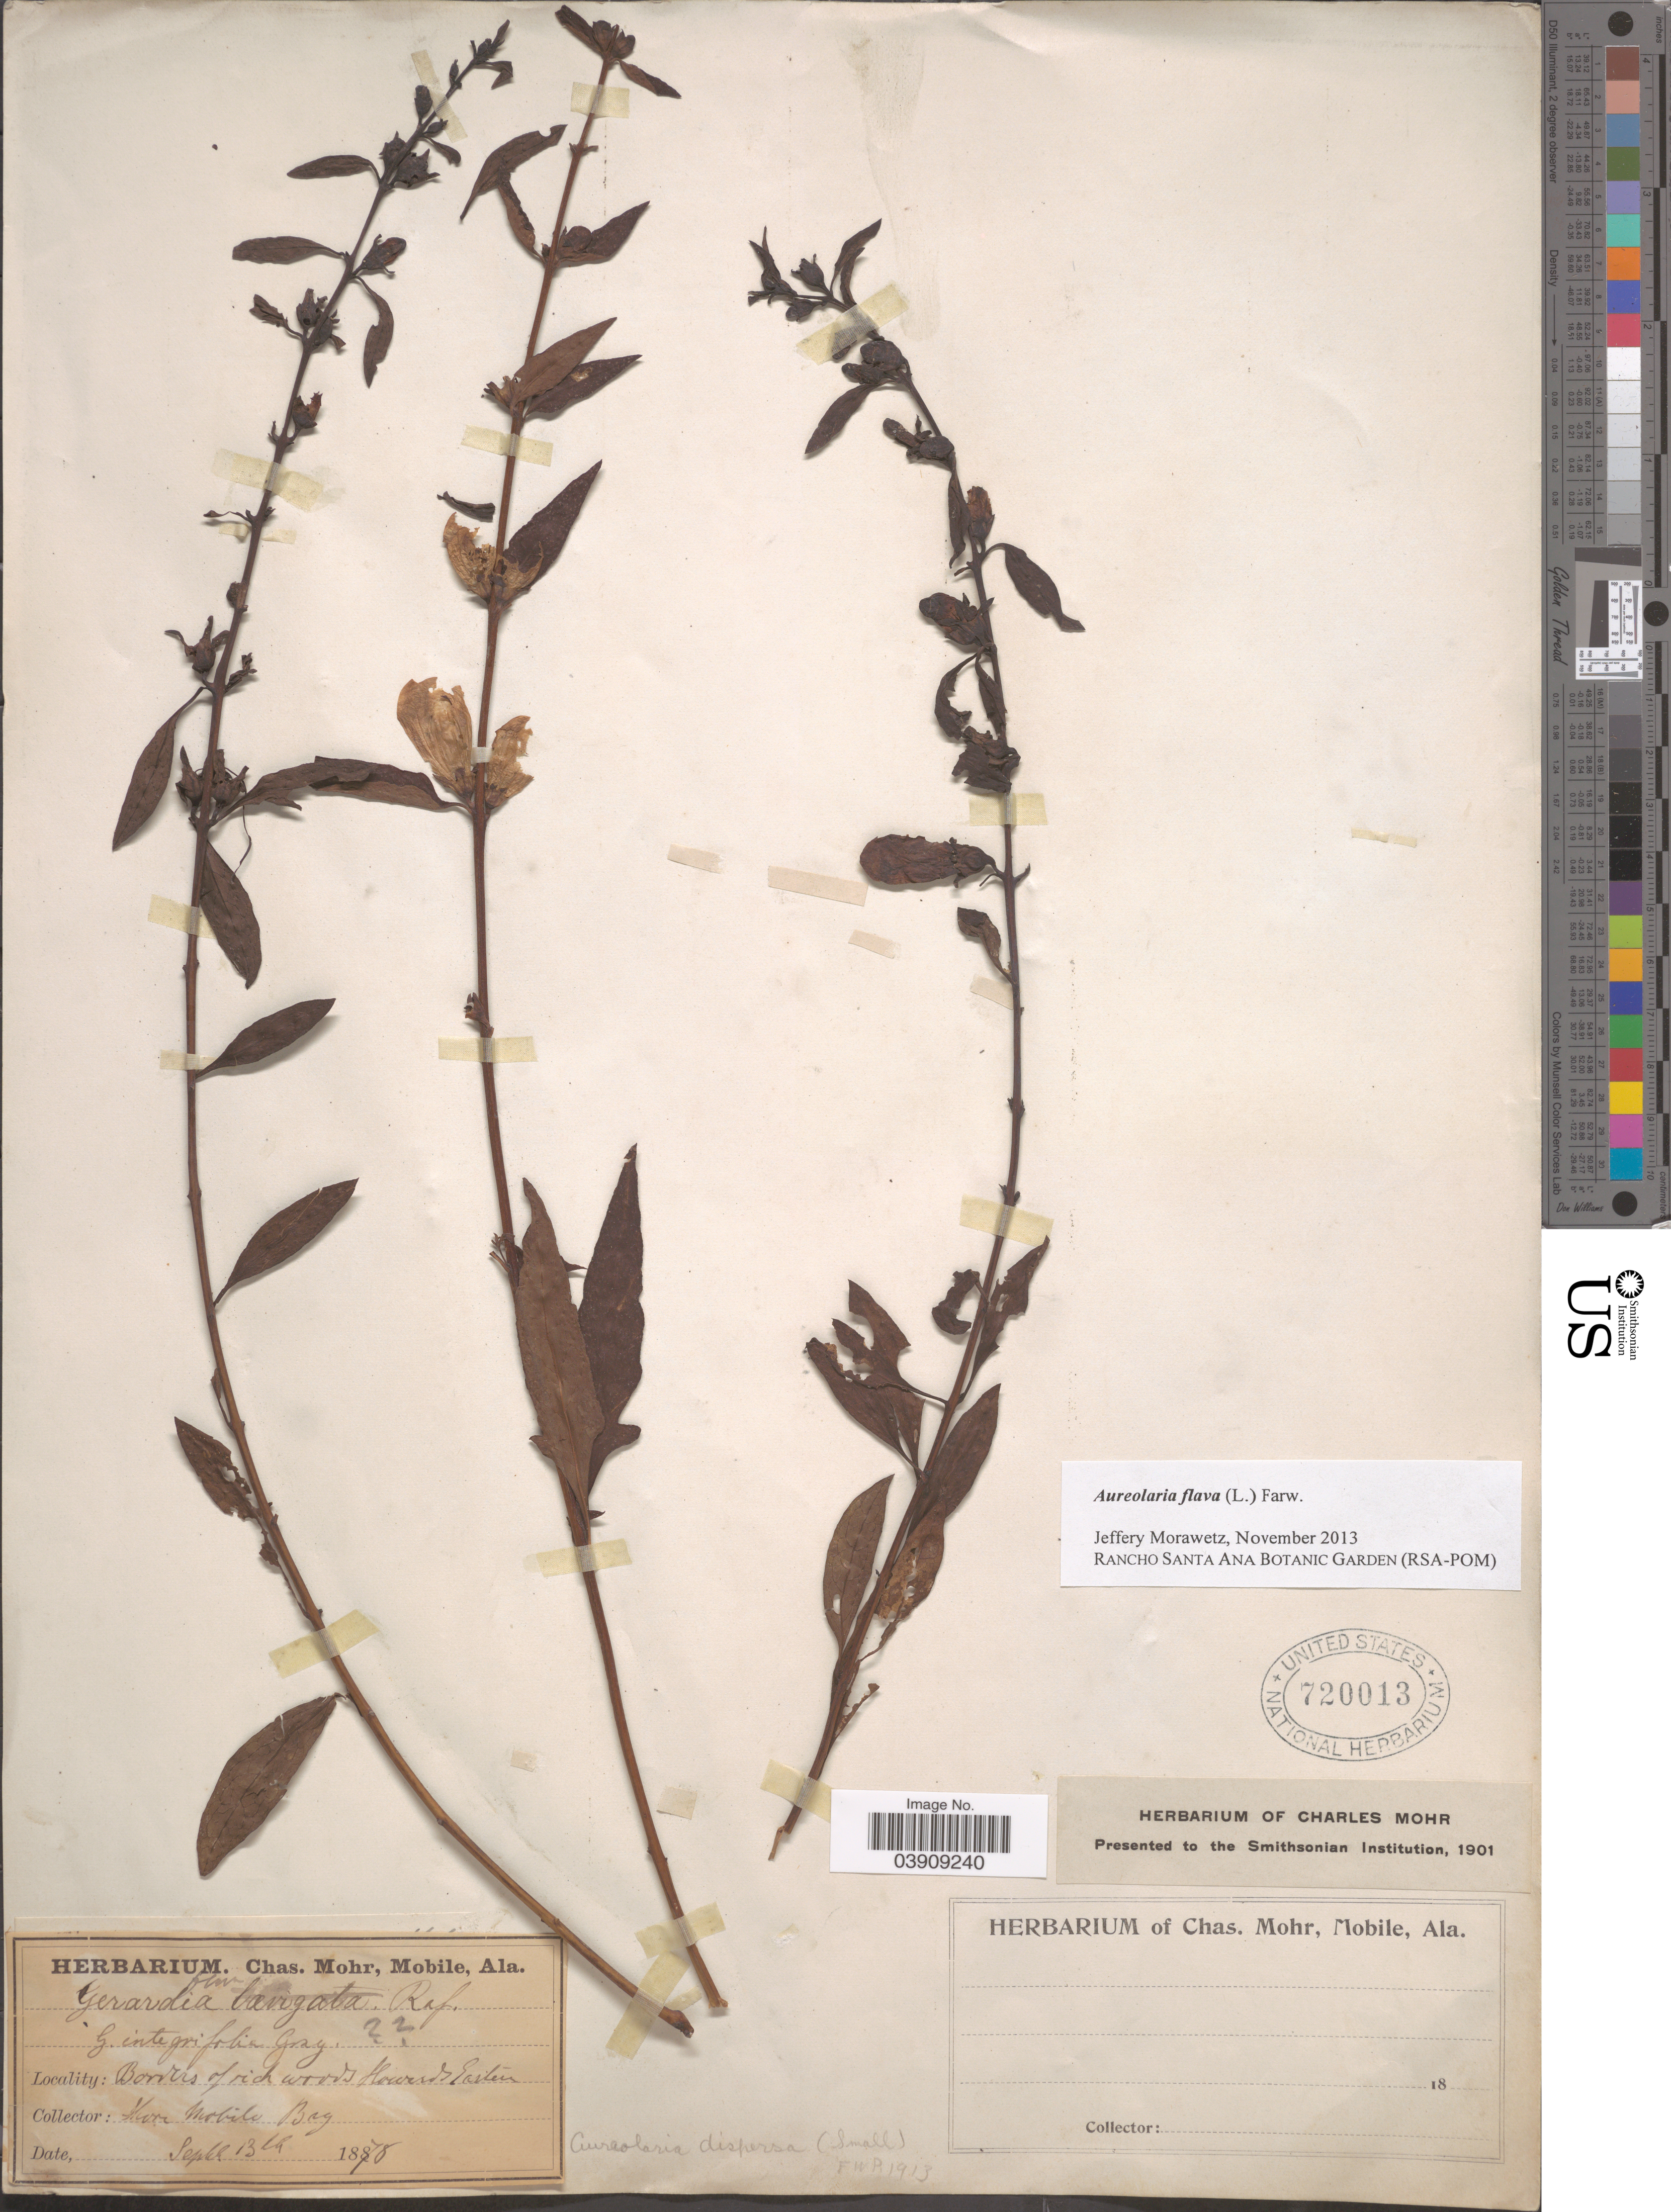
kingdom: Plantae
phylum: Tracheophyta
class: Magnoliopsida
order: Lamiales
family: Orobanchaceae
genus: Aureolaria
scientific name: Aureolaria flava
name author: (L.) Farw.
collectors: Mohr, C. T. (herbarium)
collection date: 1878-09-13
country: United States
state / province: Alabama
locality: Mobile Bay.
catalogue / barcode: US 720013